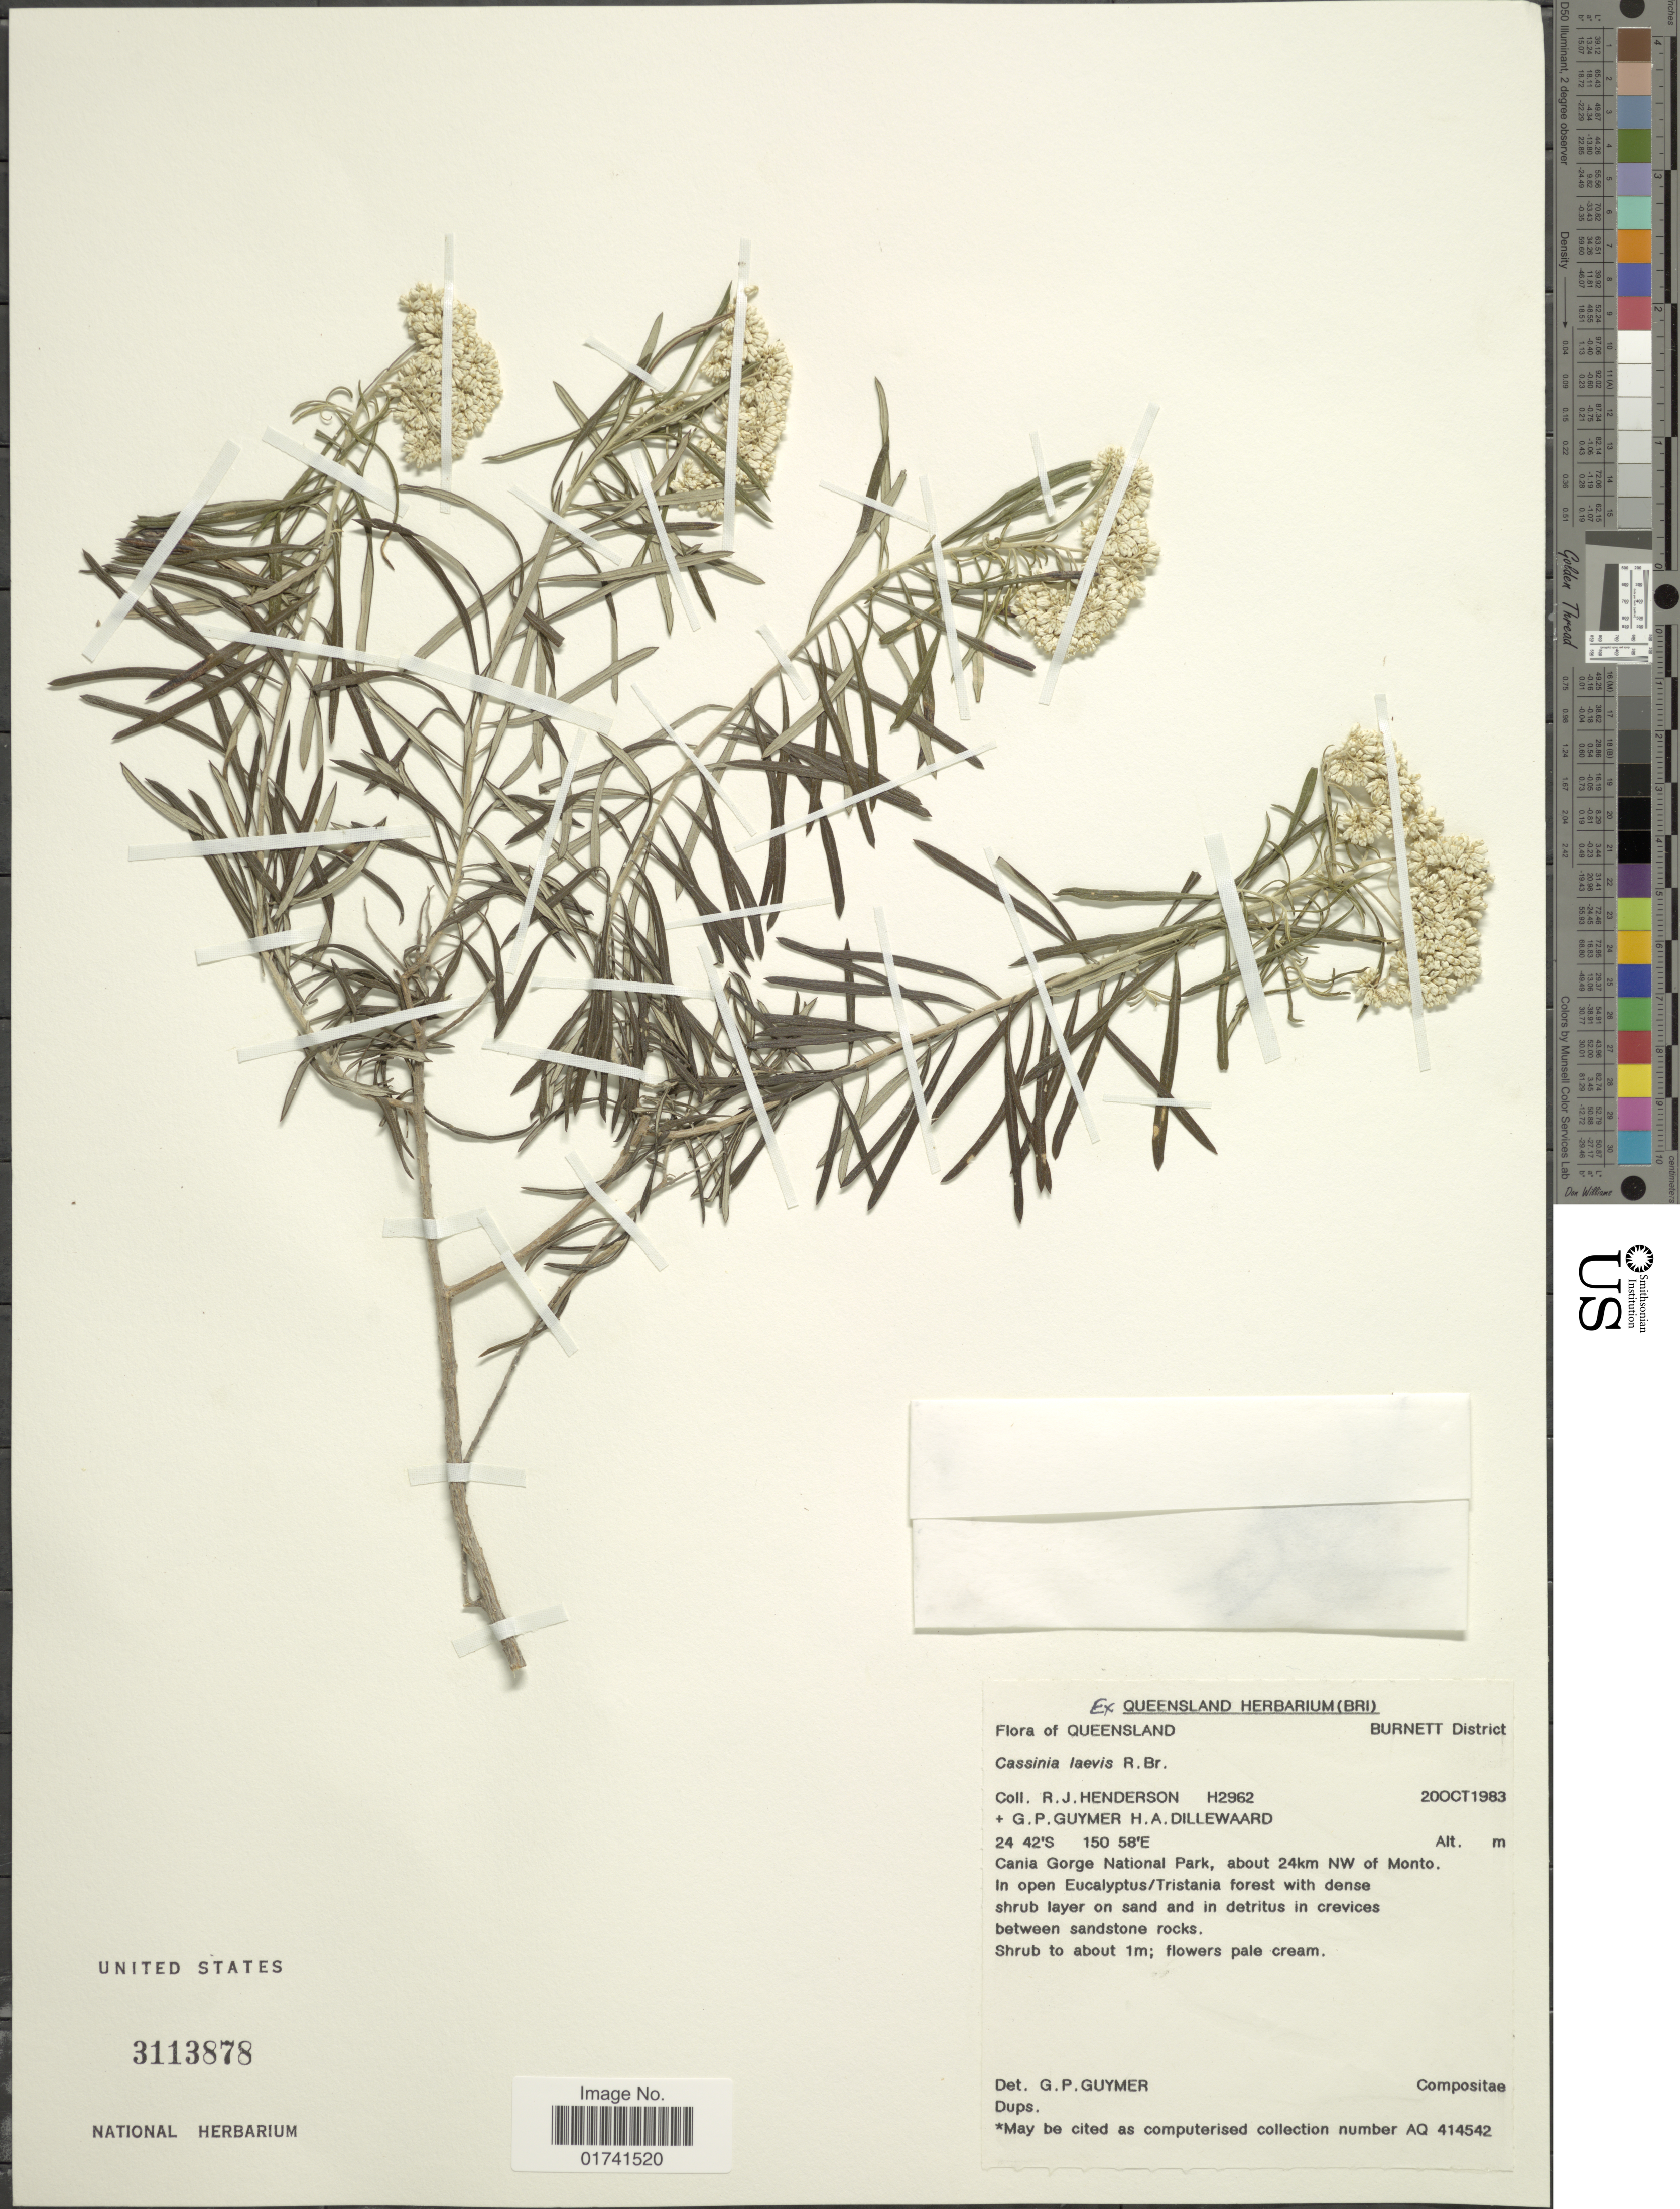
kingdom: Plantae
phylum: Tracheophyta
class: Magnoliopsida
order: Asterales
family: Asteraceae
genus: Cassinia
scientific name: Cassinia laevis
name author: R. Br.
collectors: R. J. F. Henderson, G. P. Guymer & H. Dillewaard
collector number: H2962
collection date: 1983-10-20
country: Australia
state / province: Queensland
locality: Burnett District, Cania Gorge National Park, about 24 km NW of Monto.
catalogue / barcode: US 3113878